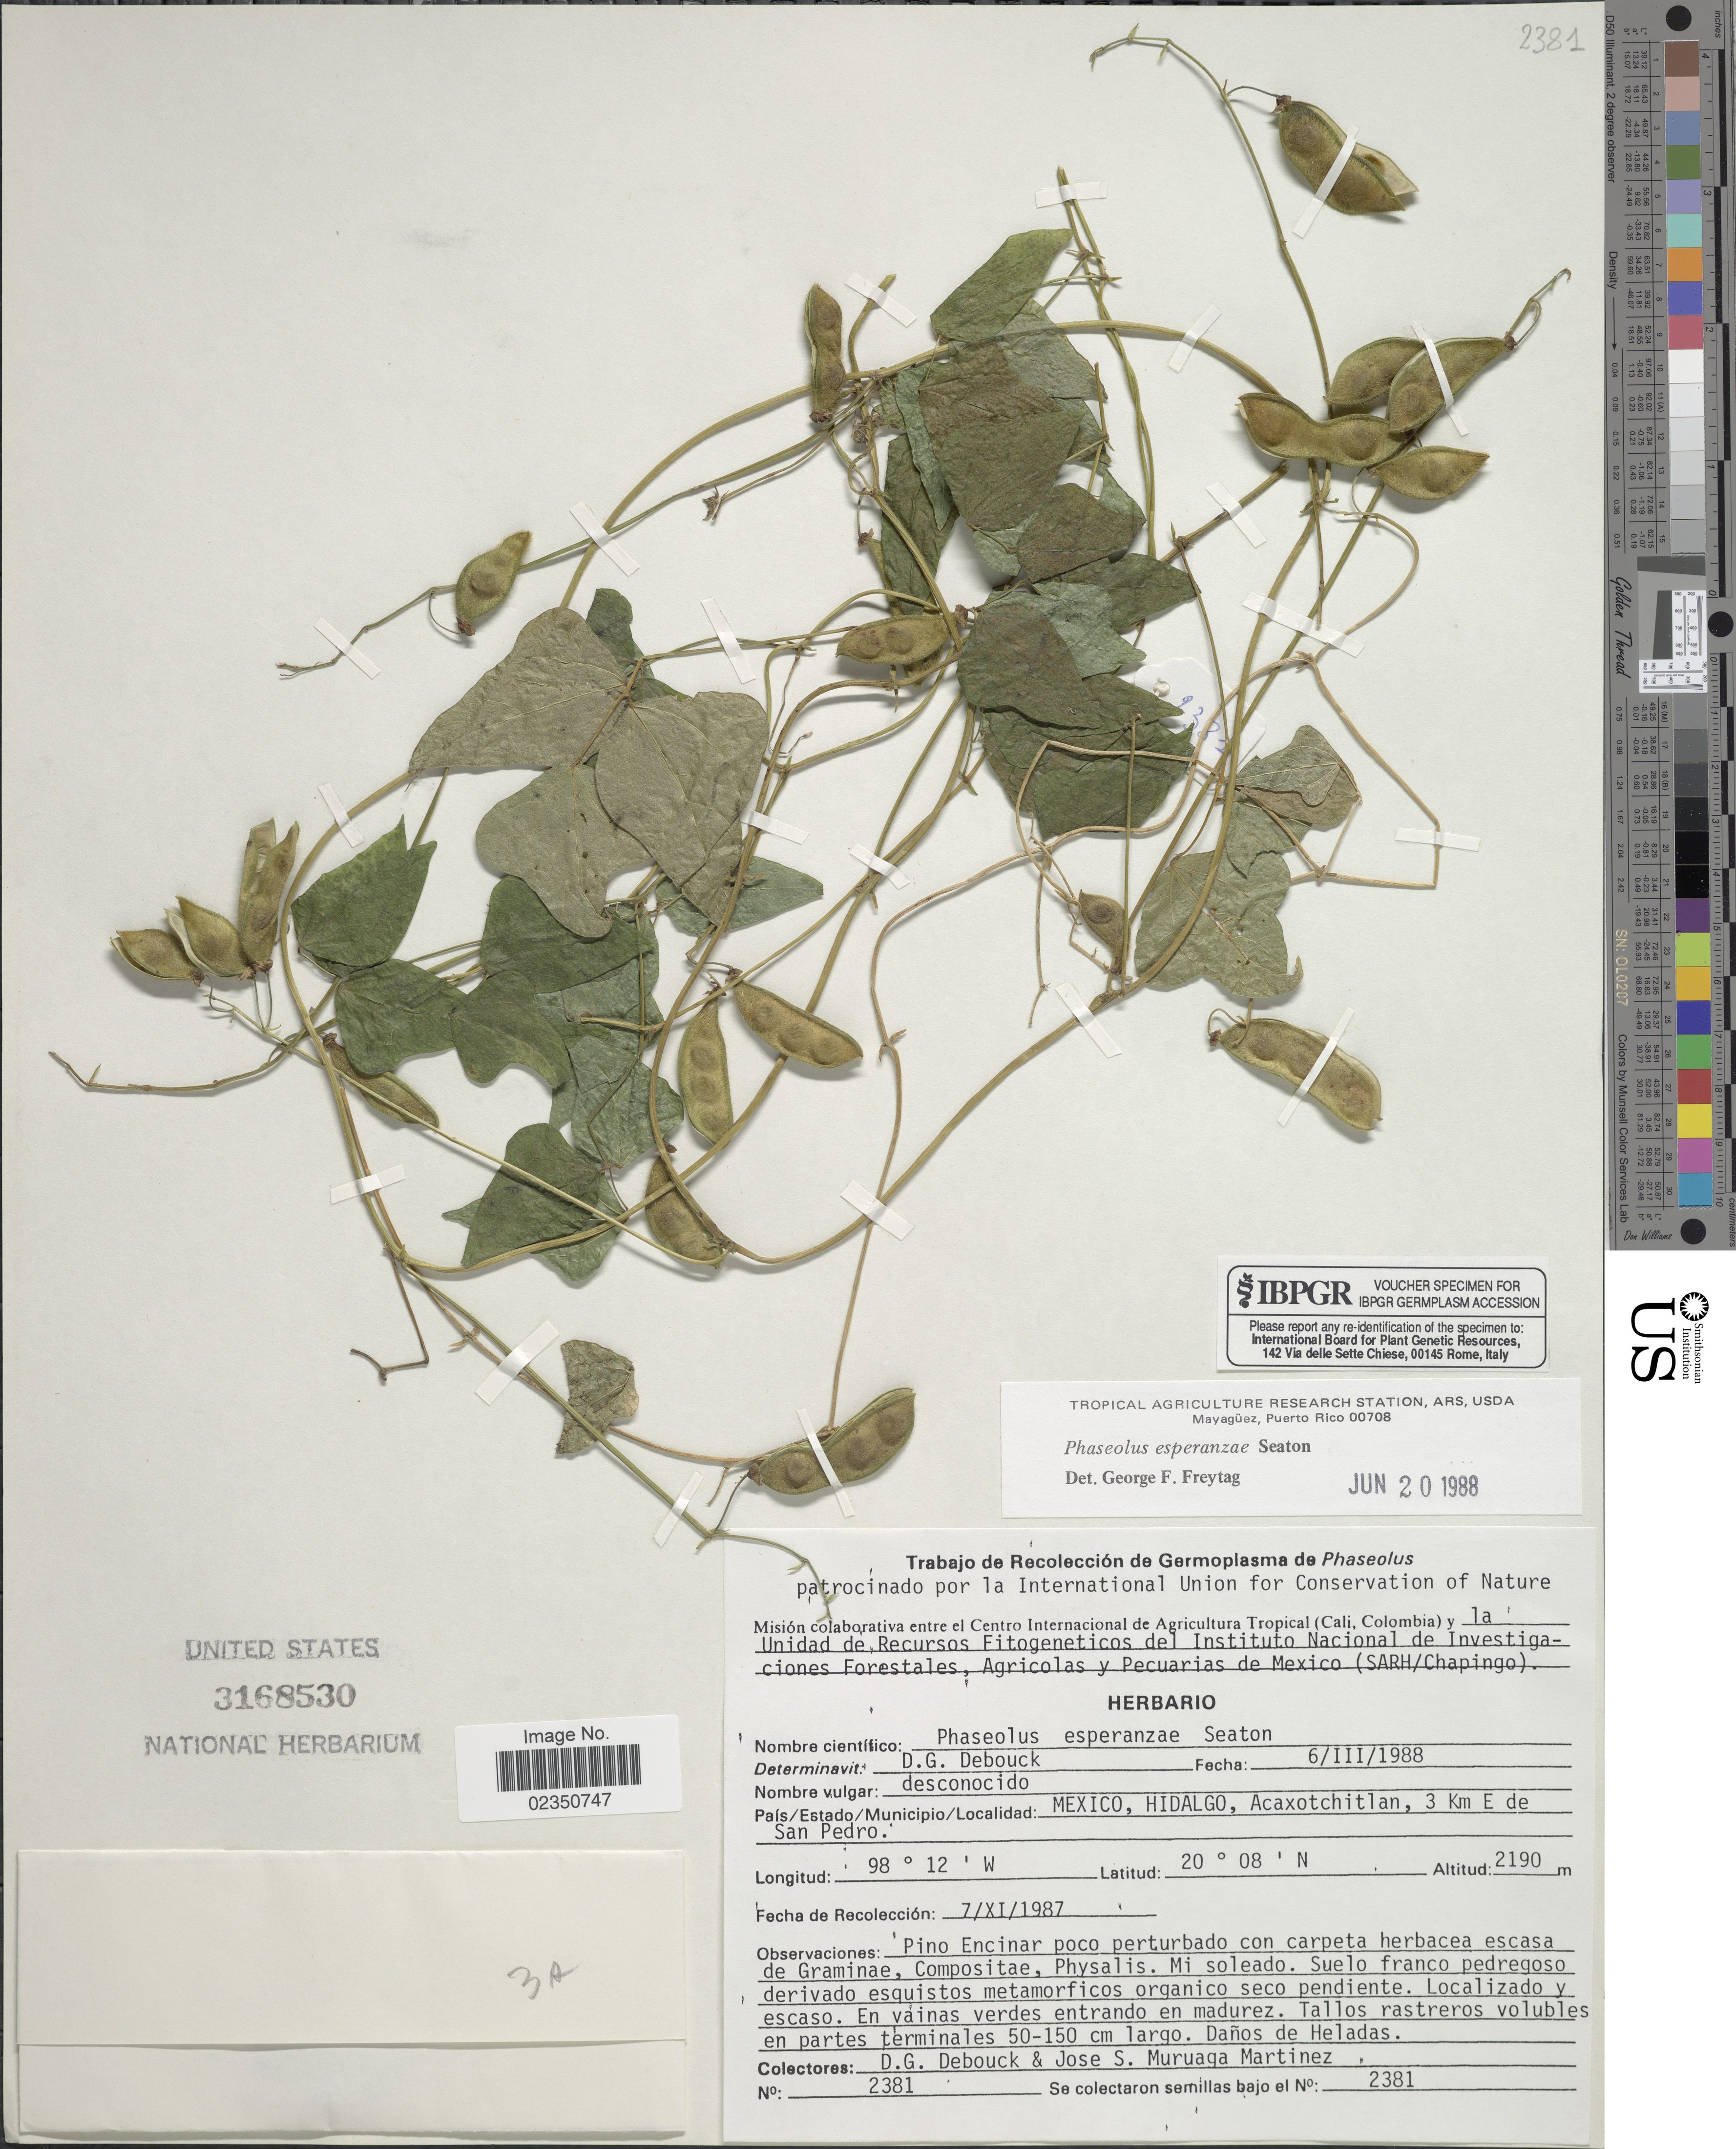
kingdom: Plantae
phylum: Tracheophyta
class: Magnoliopsida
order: Fabales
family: Fabaceae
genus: Phaseolus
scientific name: Phaseolus esperanzae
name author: Seaton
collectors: D. Debouck & J. Muruaga Martinez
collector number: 2381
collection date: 1987-11-07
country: Mexico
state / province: Hidalgo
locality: Acaxotchitlan, 3 km E de San Pedro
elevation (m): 2190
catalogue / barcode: US 3168530